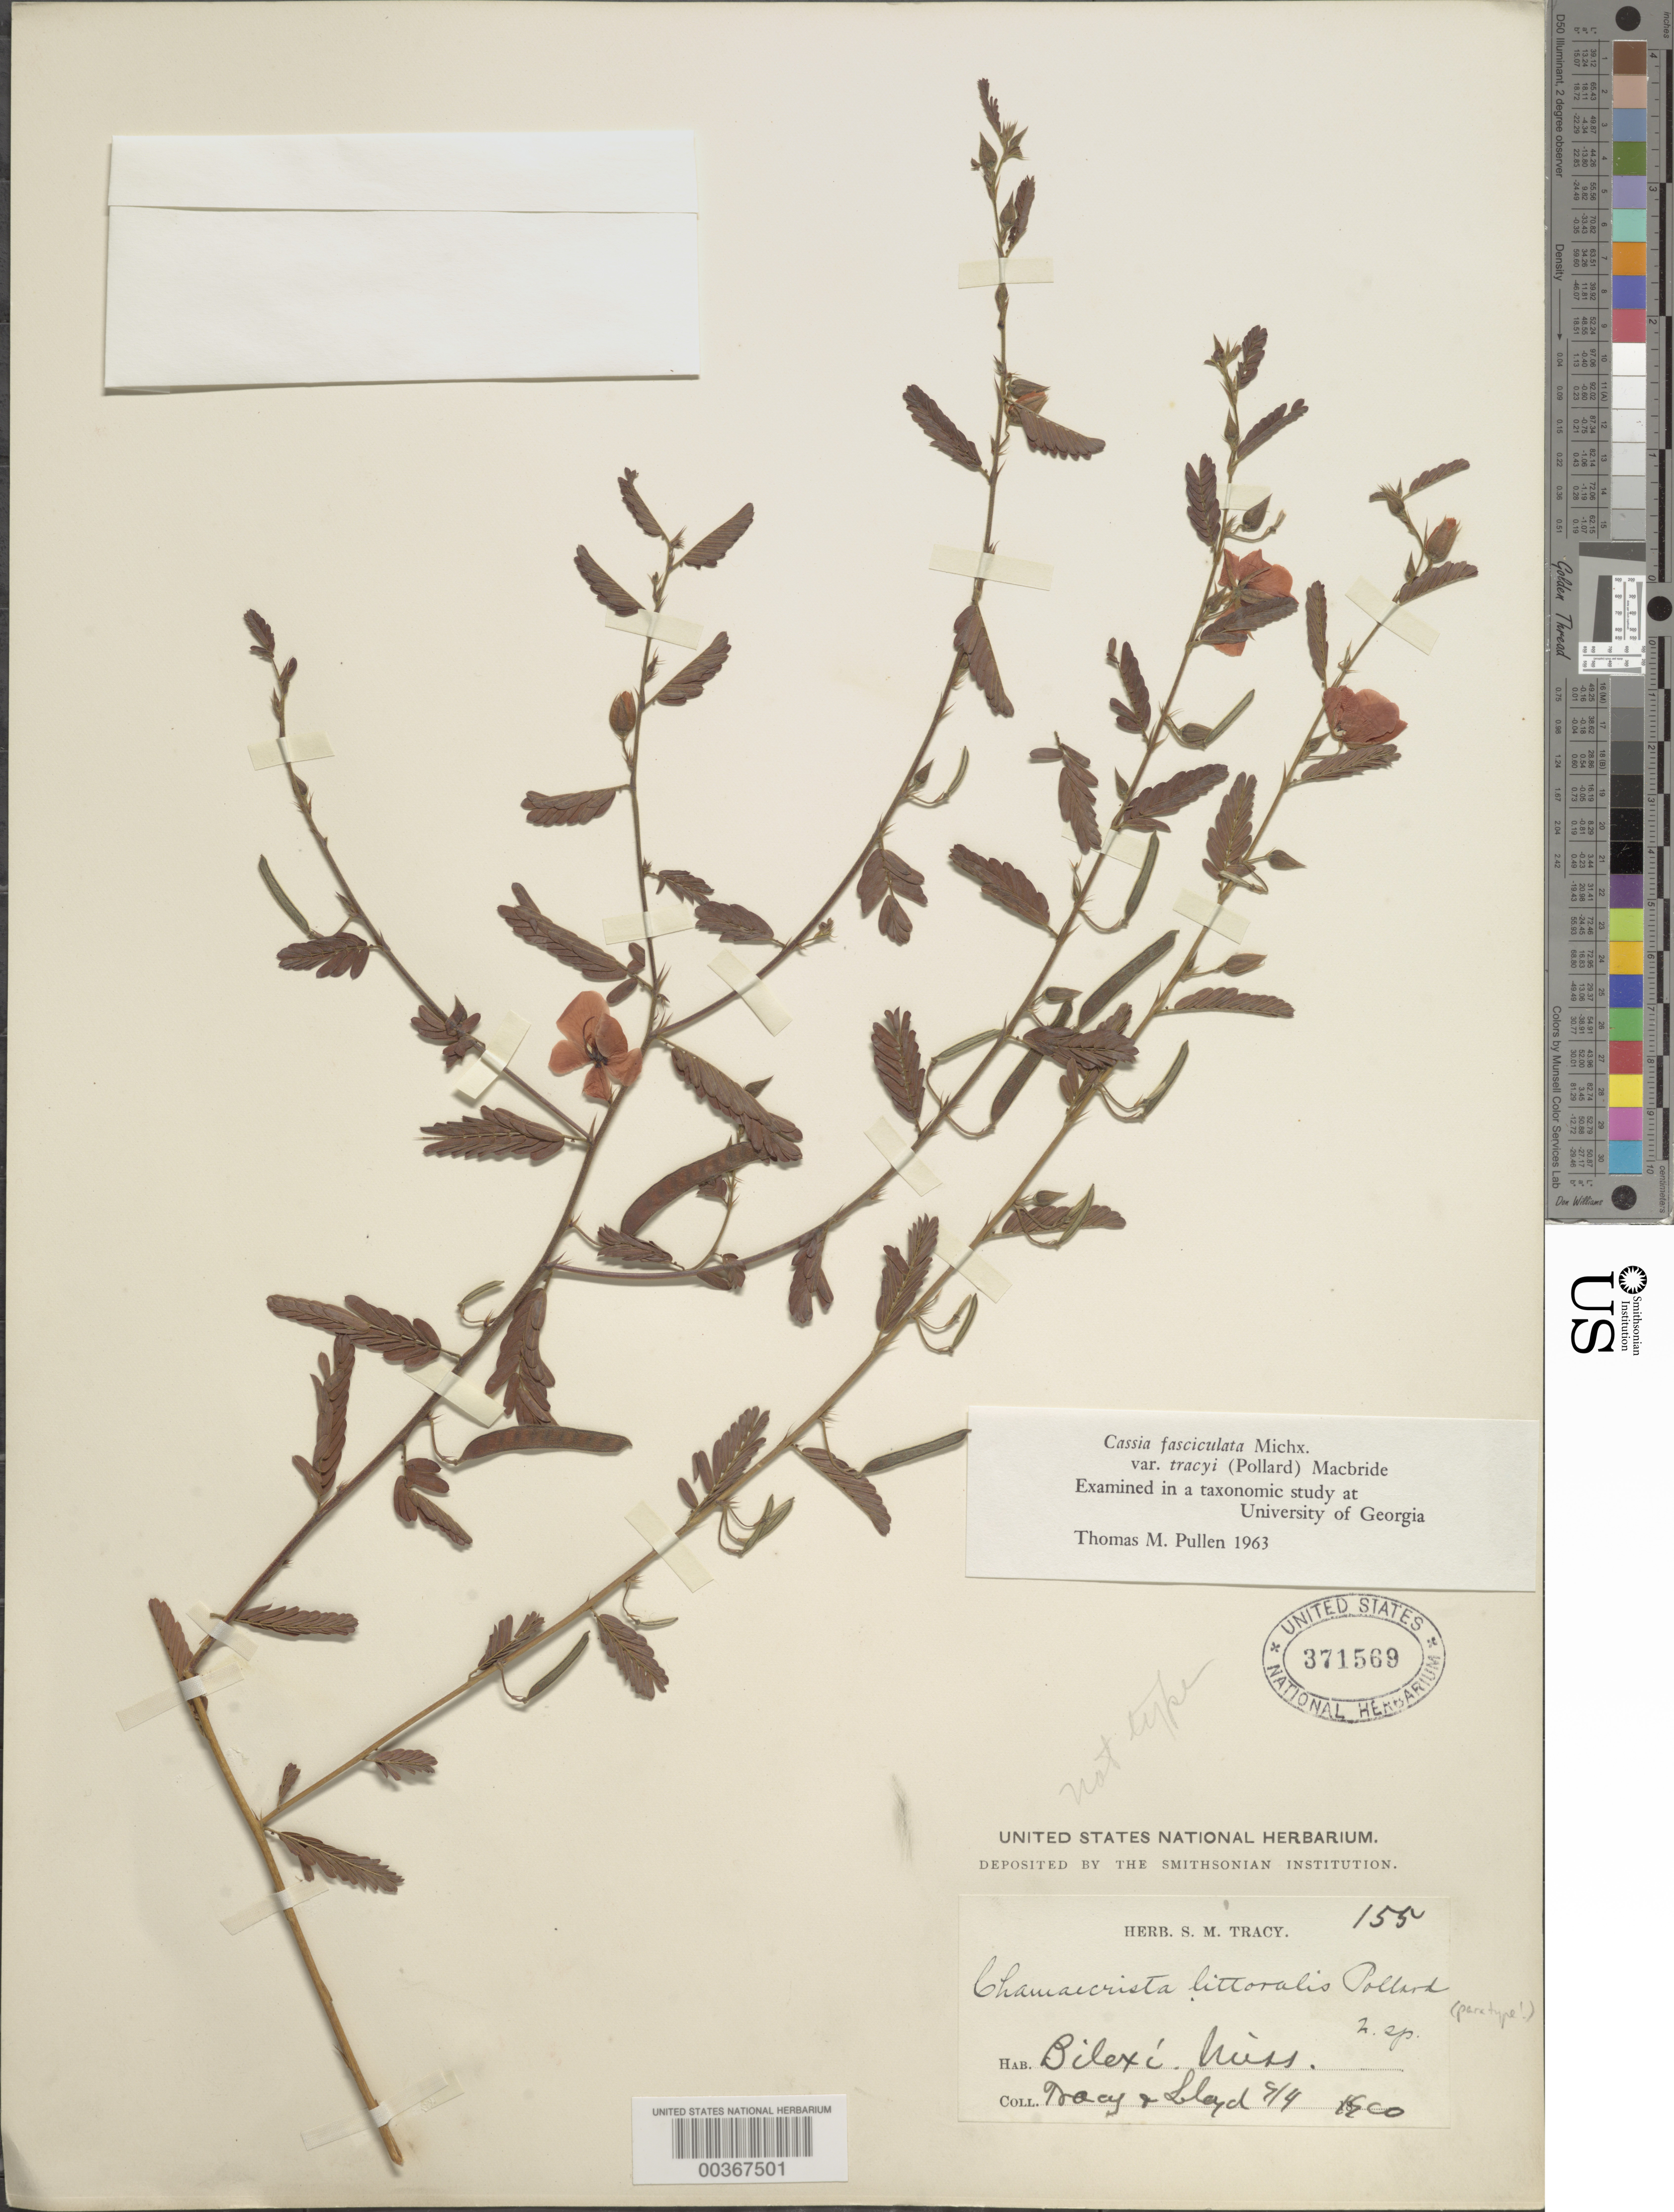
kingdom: Plantae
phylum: Tracheophyta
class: Magnoliopsida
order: Fabales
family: Fabaceae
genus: Chamaecrista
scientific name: Chamaecrista fasciculata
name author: (Michx.) Greene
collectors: S. M. Tracy & -- Lloyd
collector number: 155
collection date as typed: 04 Sep 1900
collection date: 1900-09-04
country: United States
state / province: Mississippi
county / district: Harrison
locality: Biloxi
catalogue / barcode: US 371569